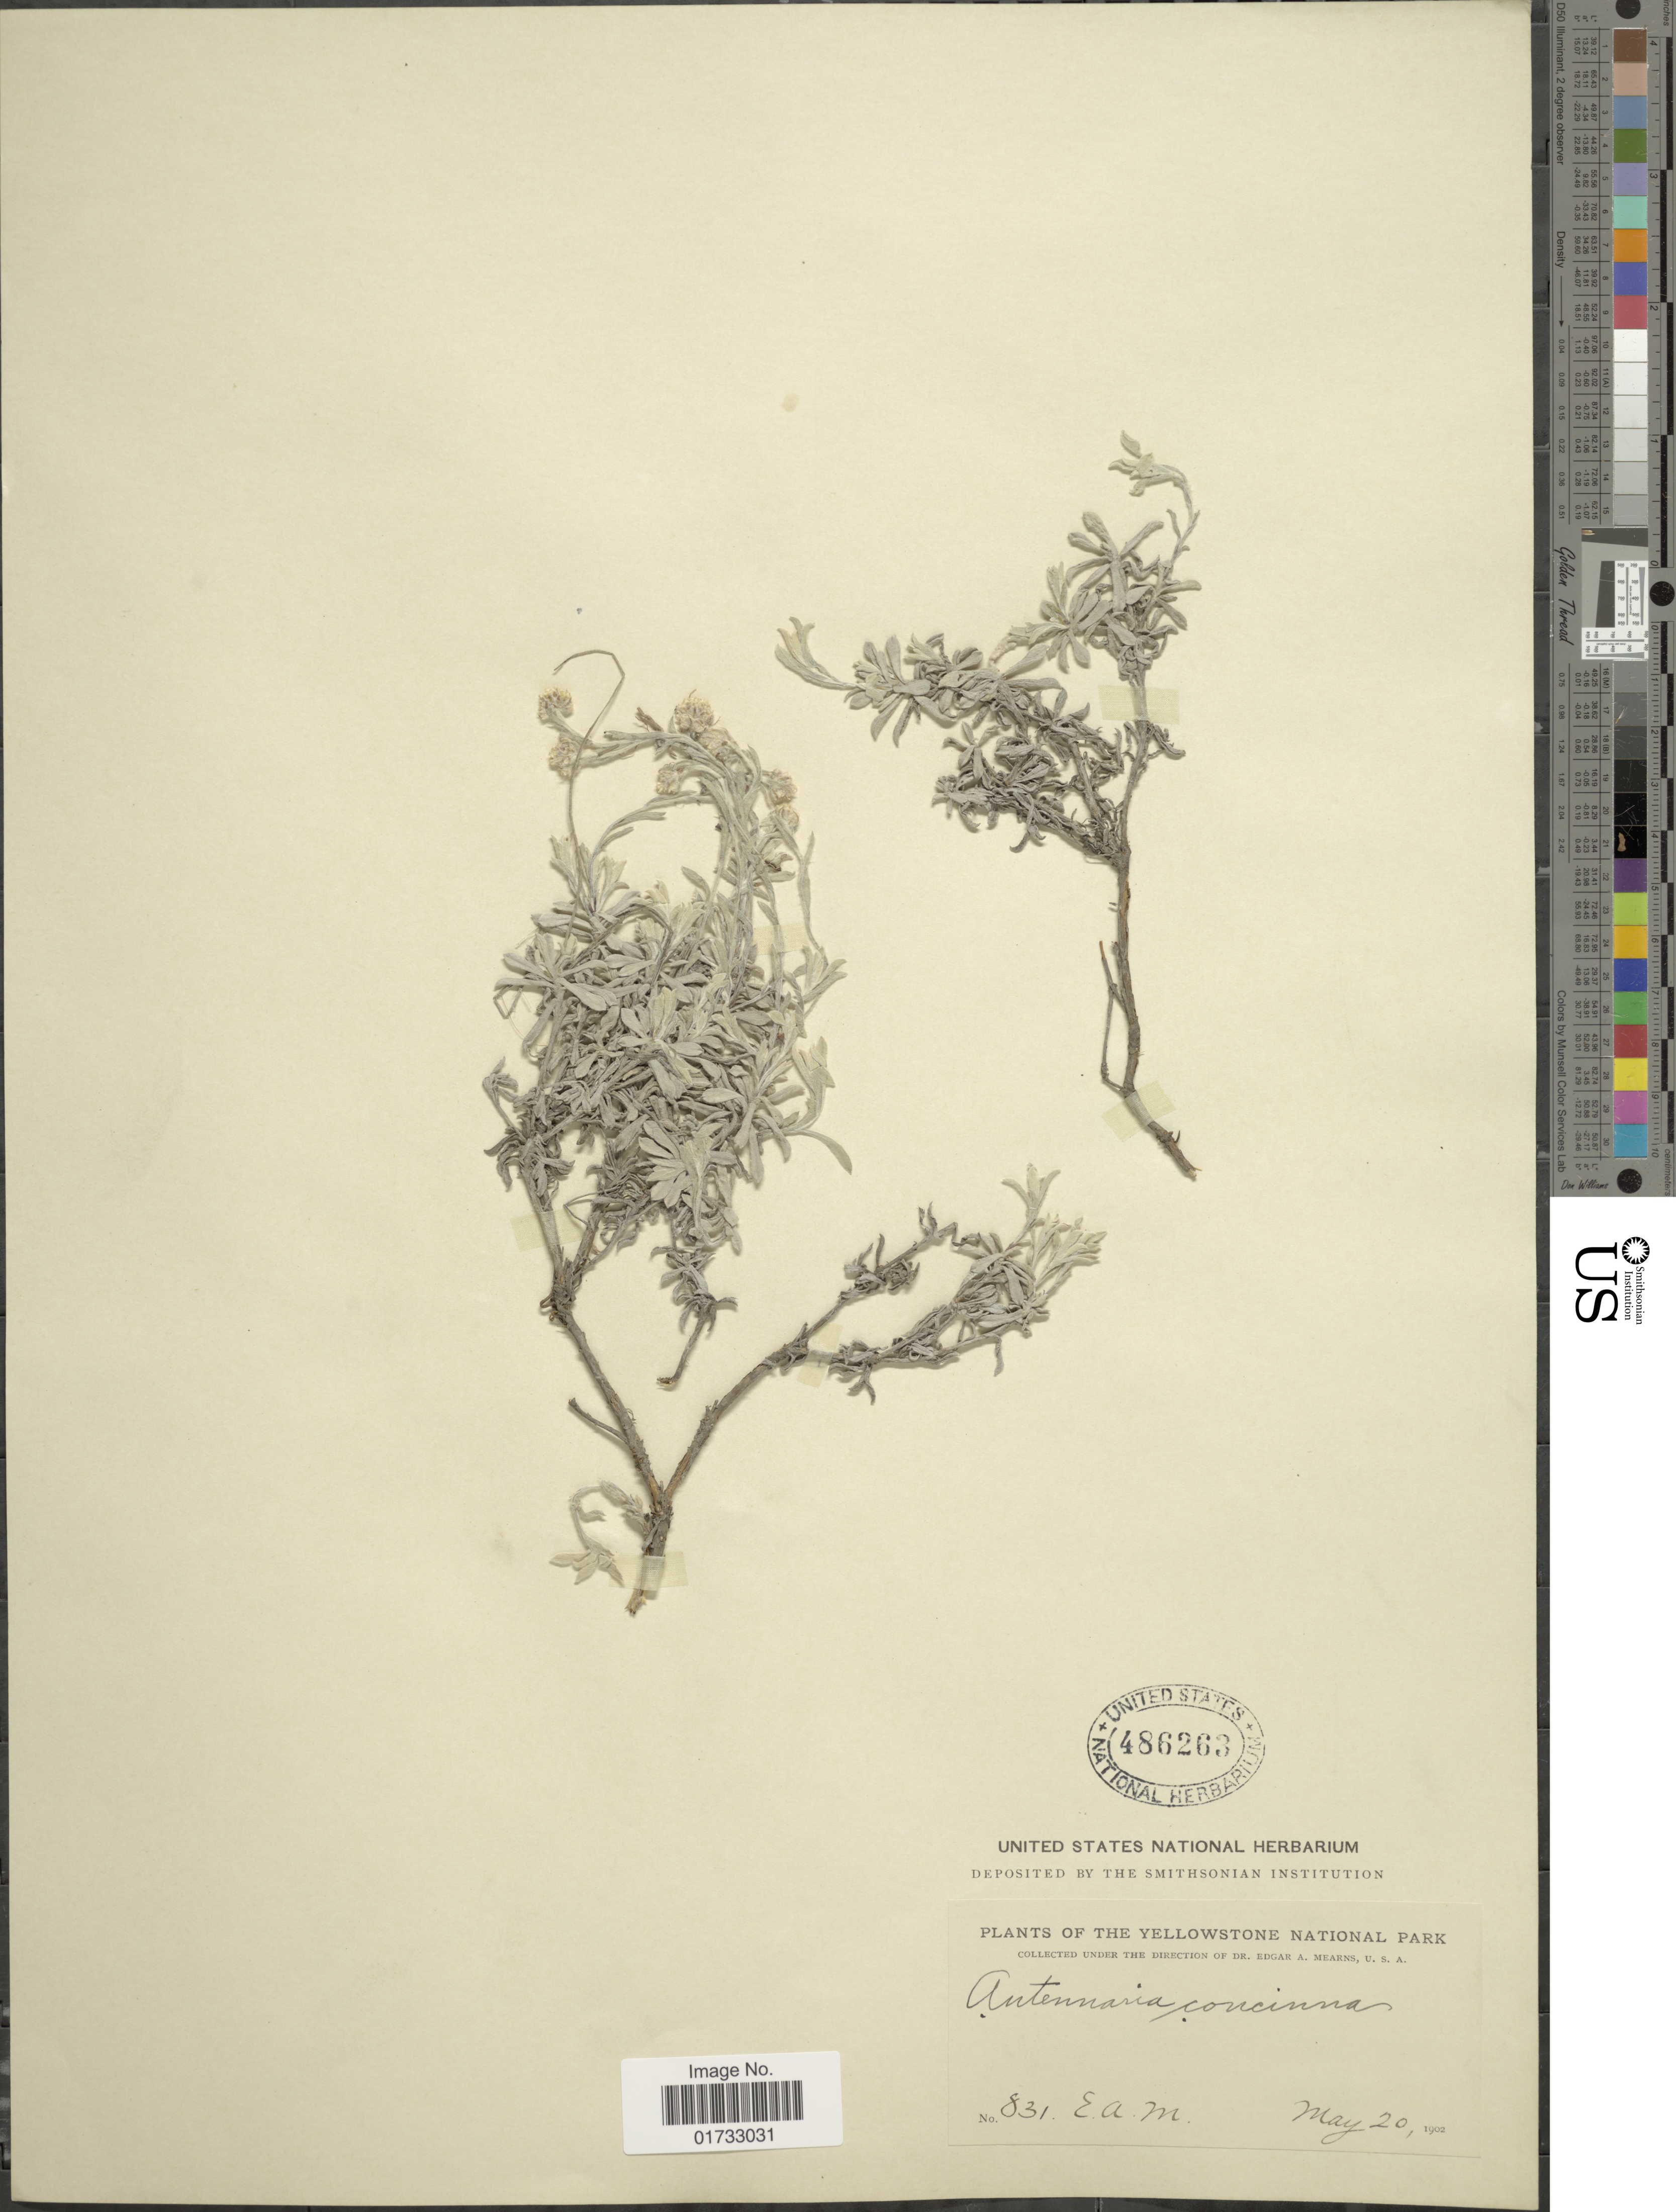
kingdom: Plantae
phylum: Tracheophyta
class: Magnoliopsida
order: Asterales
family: Asteraceae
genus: Antennaria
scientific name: Antennaria rosea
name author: Greene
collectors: E. A. Mearns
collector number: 831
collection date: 1902-05-20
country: United States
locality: Yellowstone National Park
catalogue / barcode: US 486263